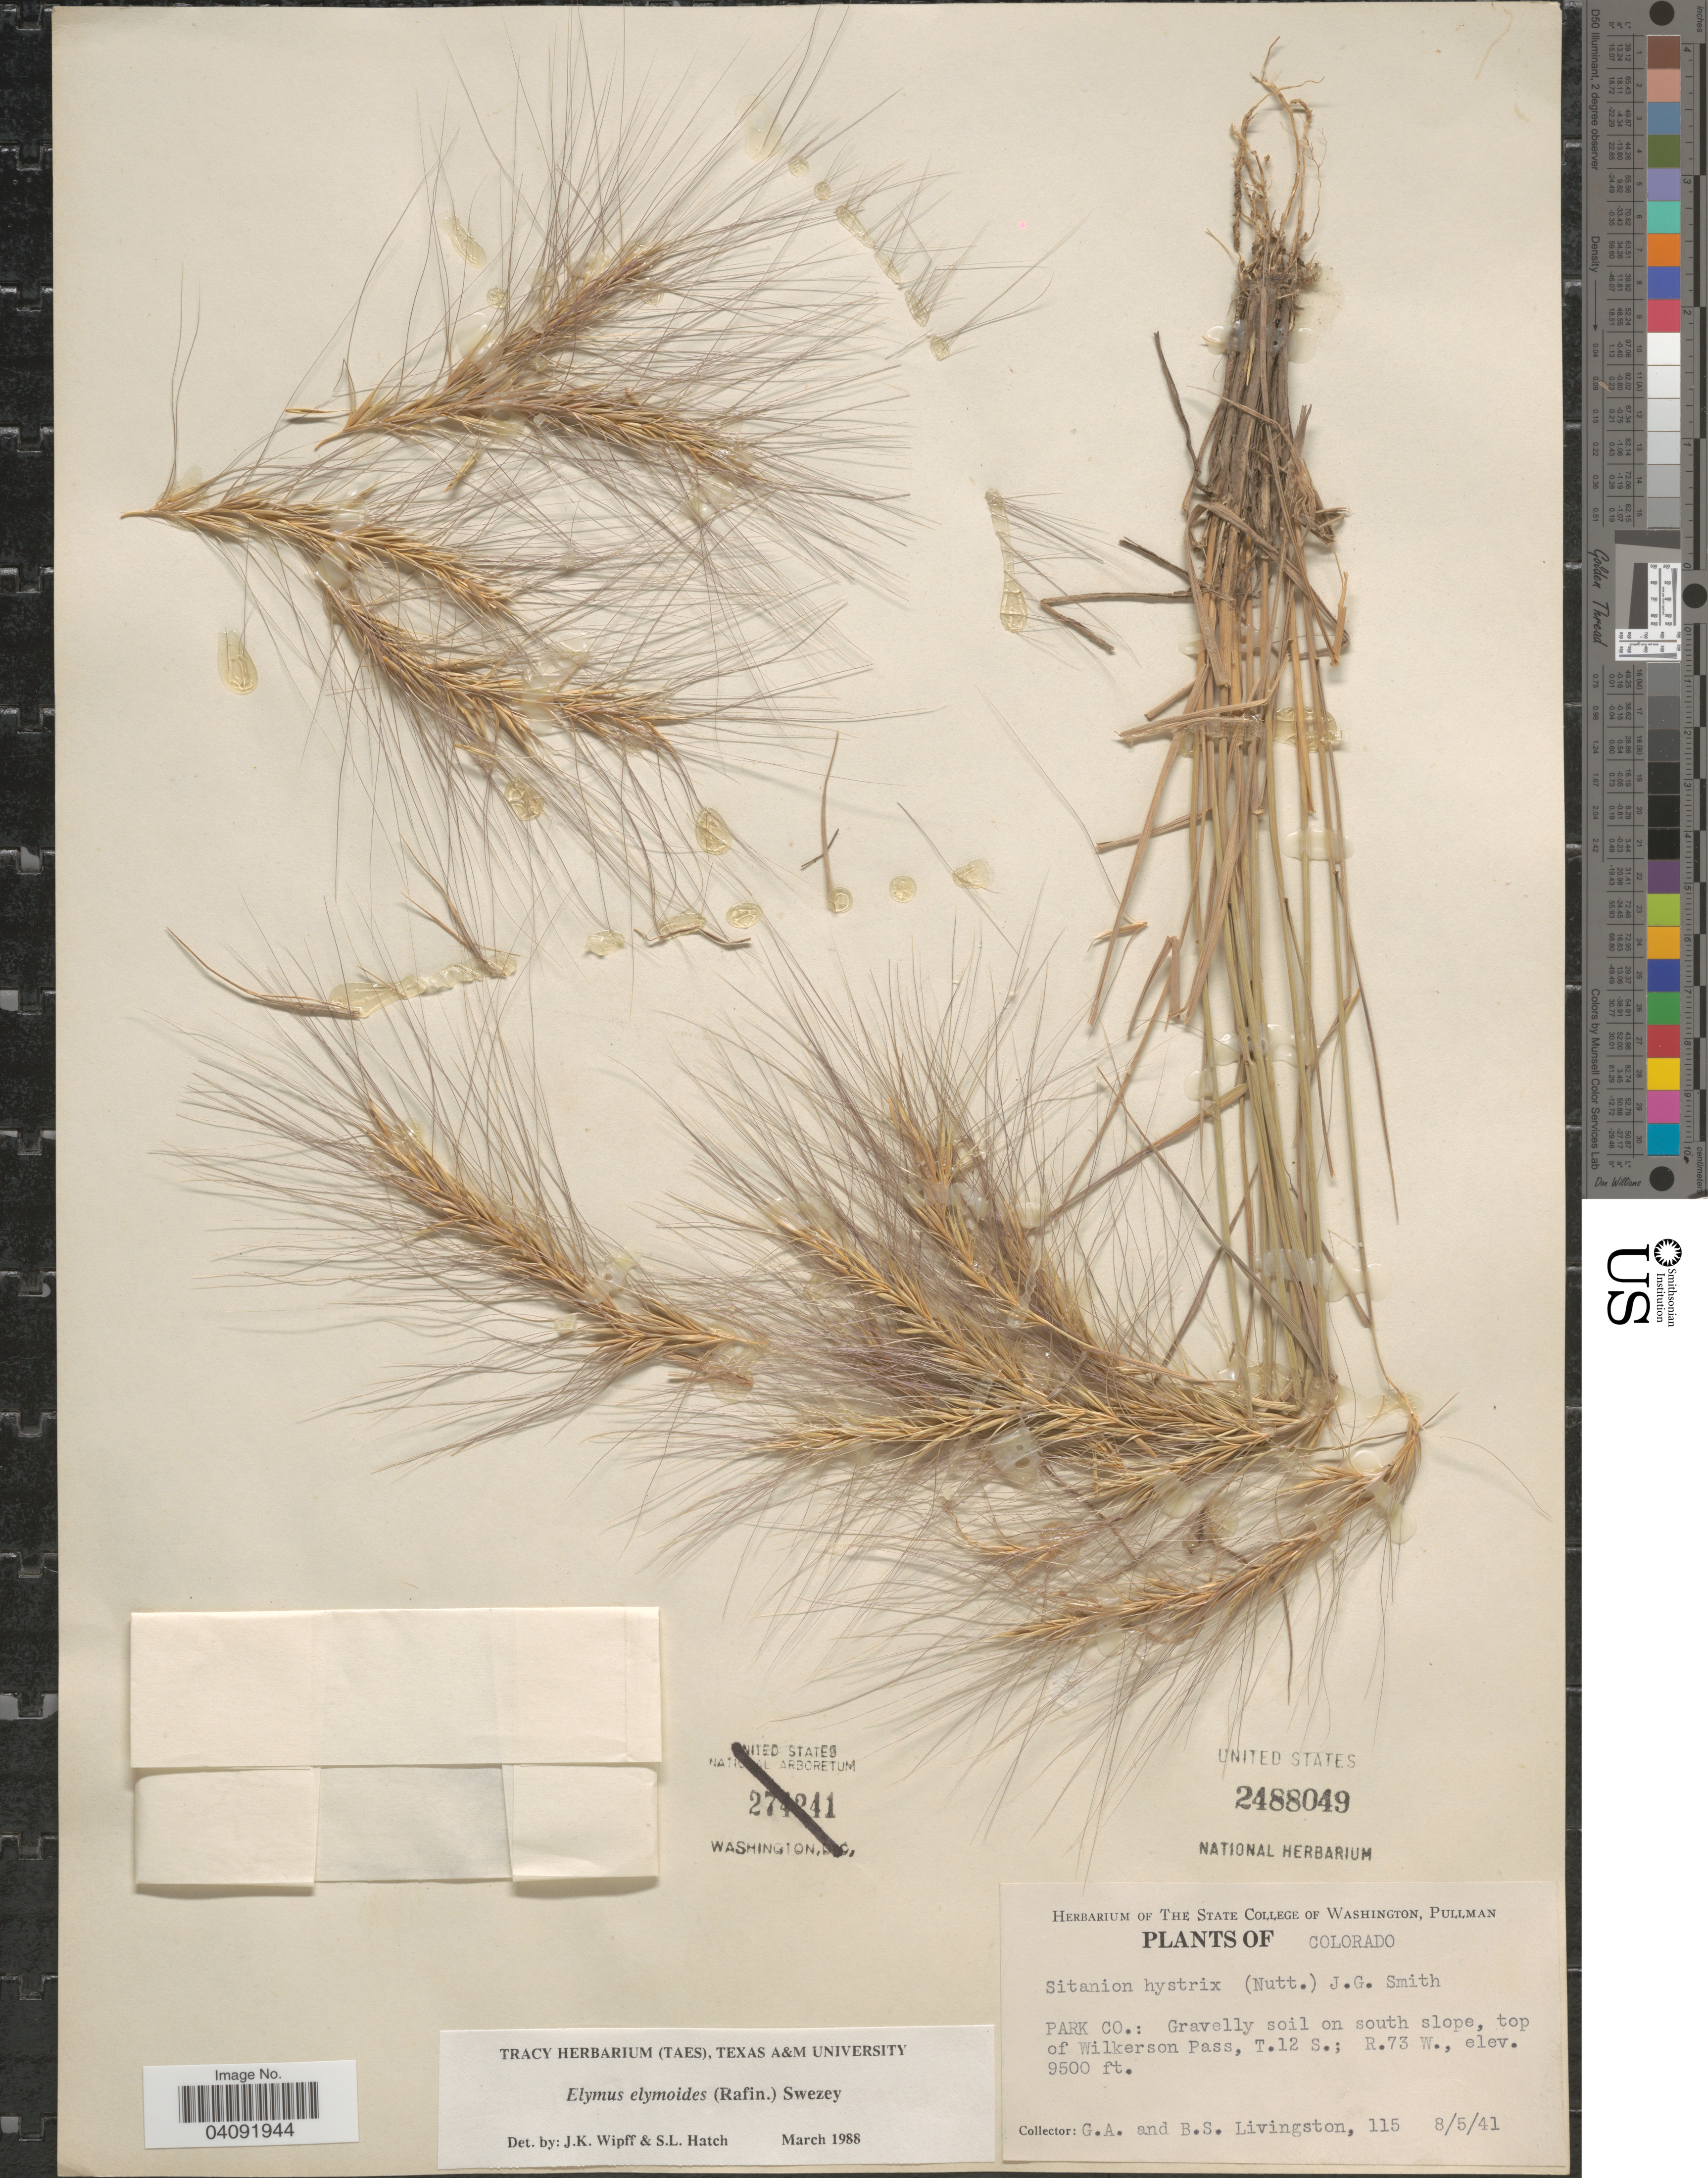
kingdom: Plantae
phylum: Tracheophyta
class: Liliopsida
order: Poales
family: Poaceae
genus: Elymus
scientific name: Elymus elymoides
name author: (Raf.) Swezey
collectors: G. Livingston & B. Livingston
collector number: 115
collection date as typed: Transcribed d/m/y: 5/8/41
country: United States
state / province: Colorado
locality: Park Co.: Gravelly soil on south slope, top of Wilkerson Pass, T.12 S.; R.73 W.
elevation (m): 2896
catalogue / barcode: US 2488049